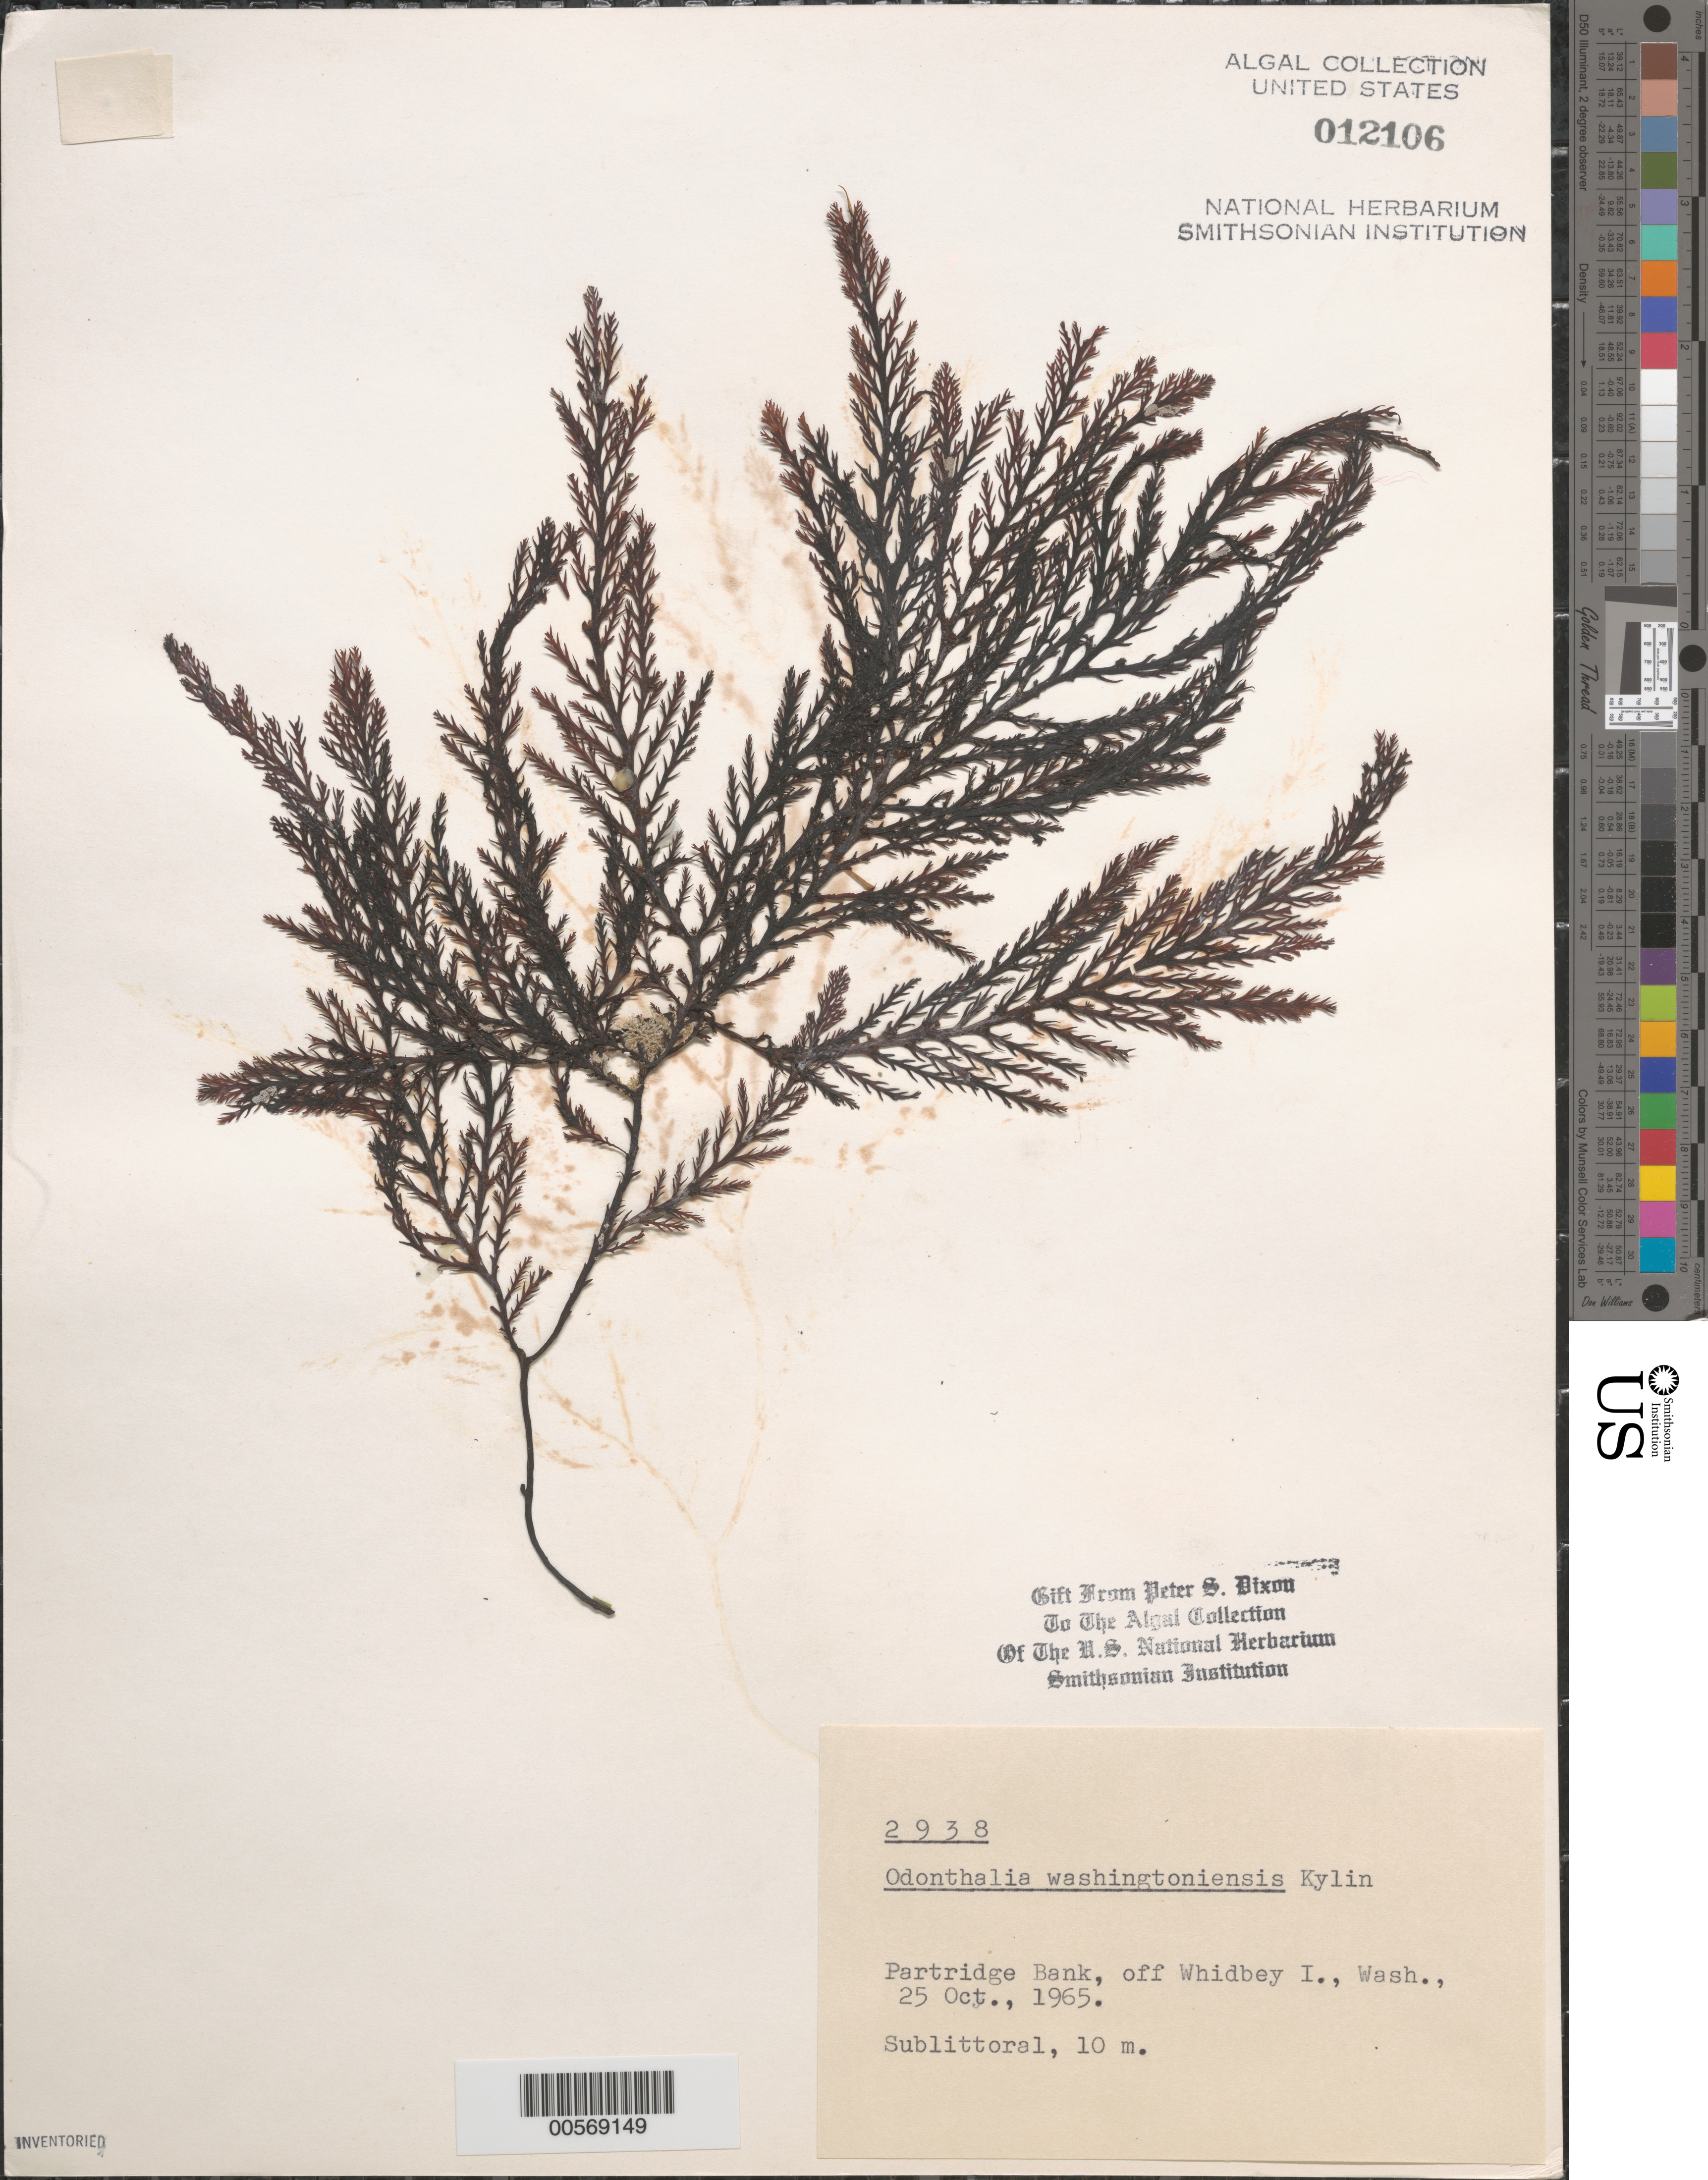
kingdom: Plantae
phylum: Rhodophyta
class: Florideophyceae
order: Ceramiales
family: Rhodomelaceae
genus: Odonthalia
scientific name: Odonthalia washingtoniensis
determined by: Dixon, P. S.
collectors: P. S. Dixon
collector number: PSD 2938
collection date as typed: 25 Oct 1965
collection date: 1965-10-25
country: United States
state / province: Washington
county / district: Island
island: Whidbey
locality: Partridge Bank, off Whidbey Island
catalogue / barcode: US 12106